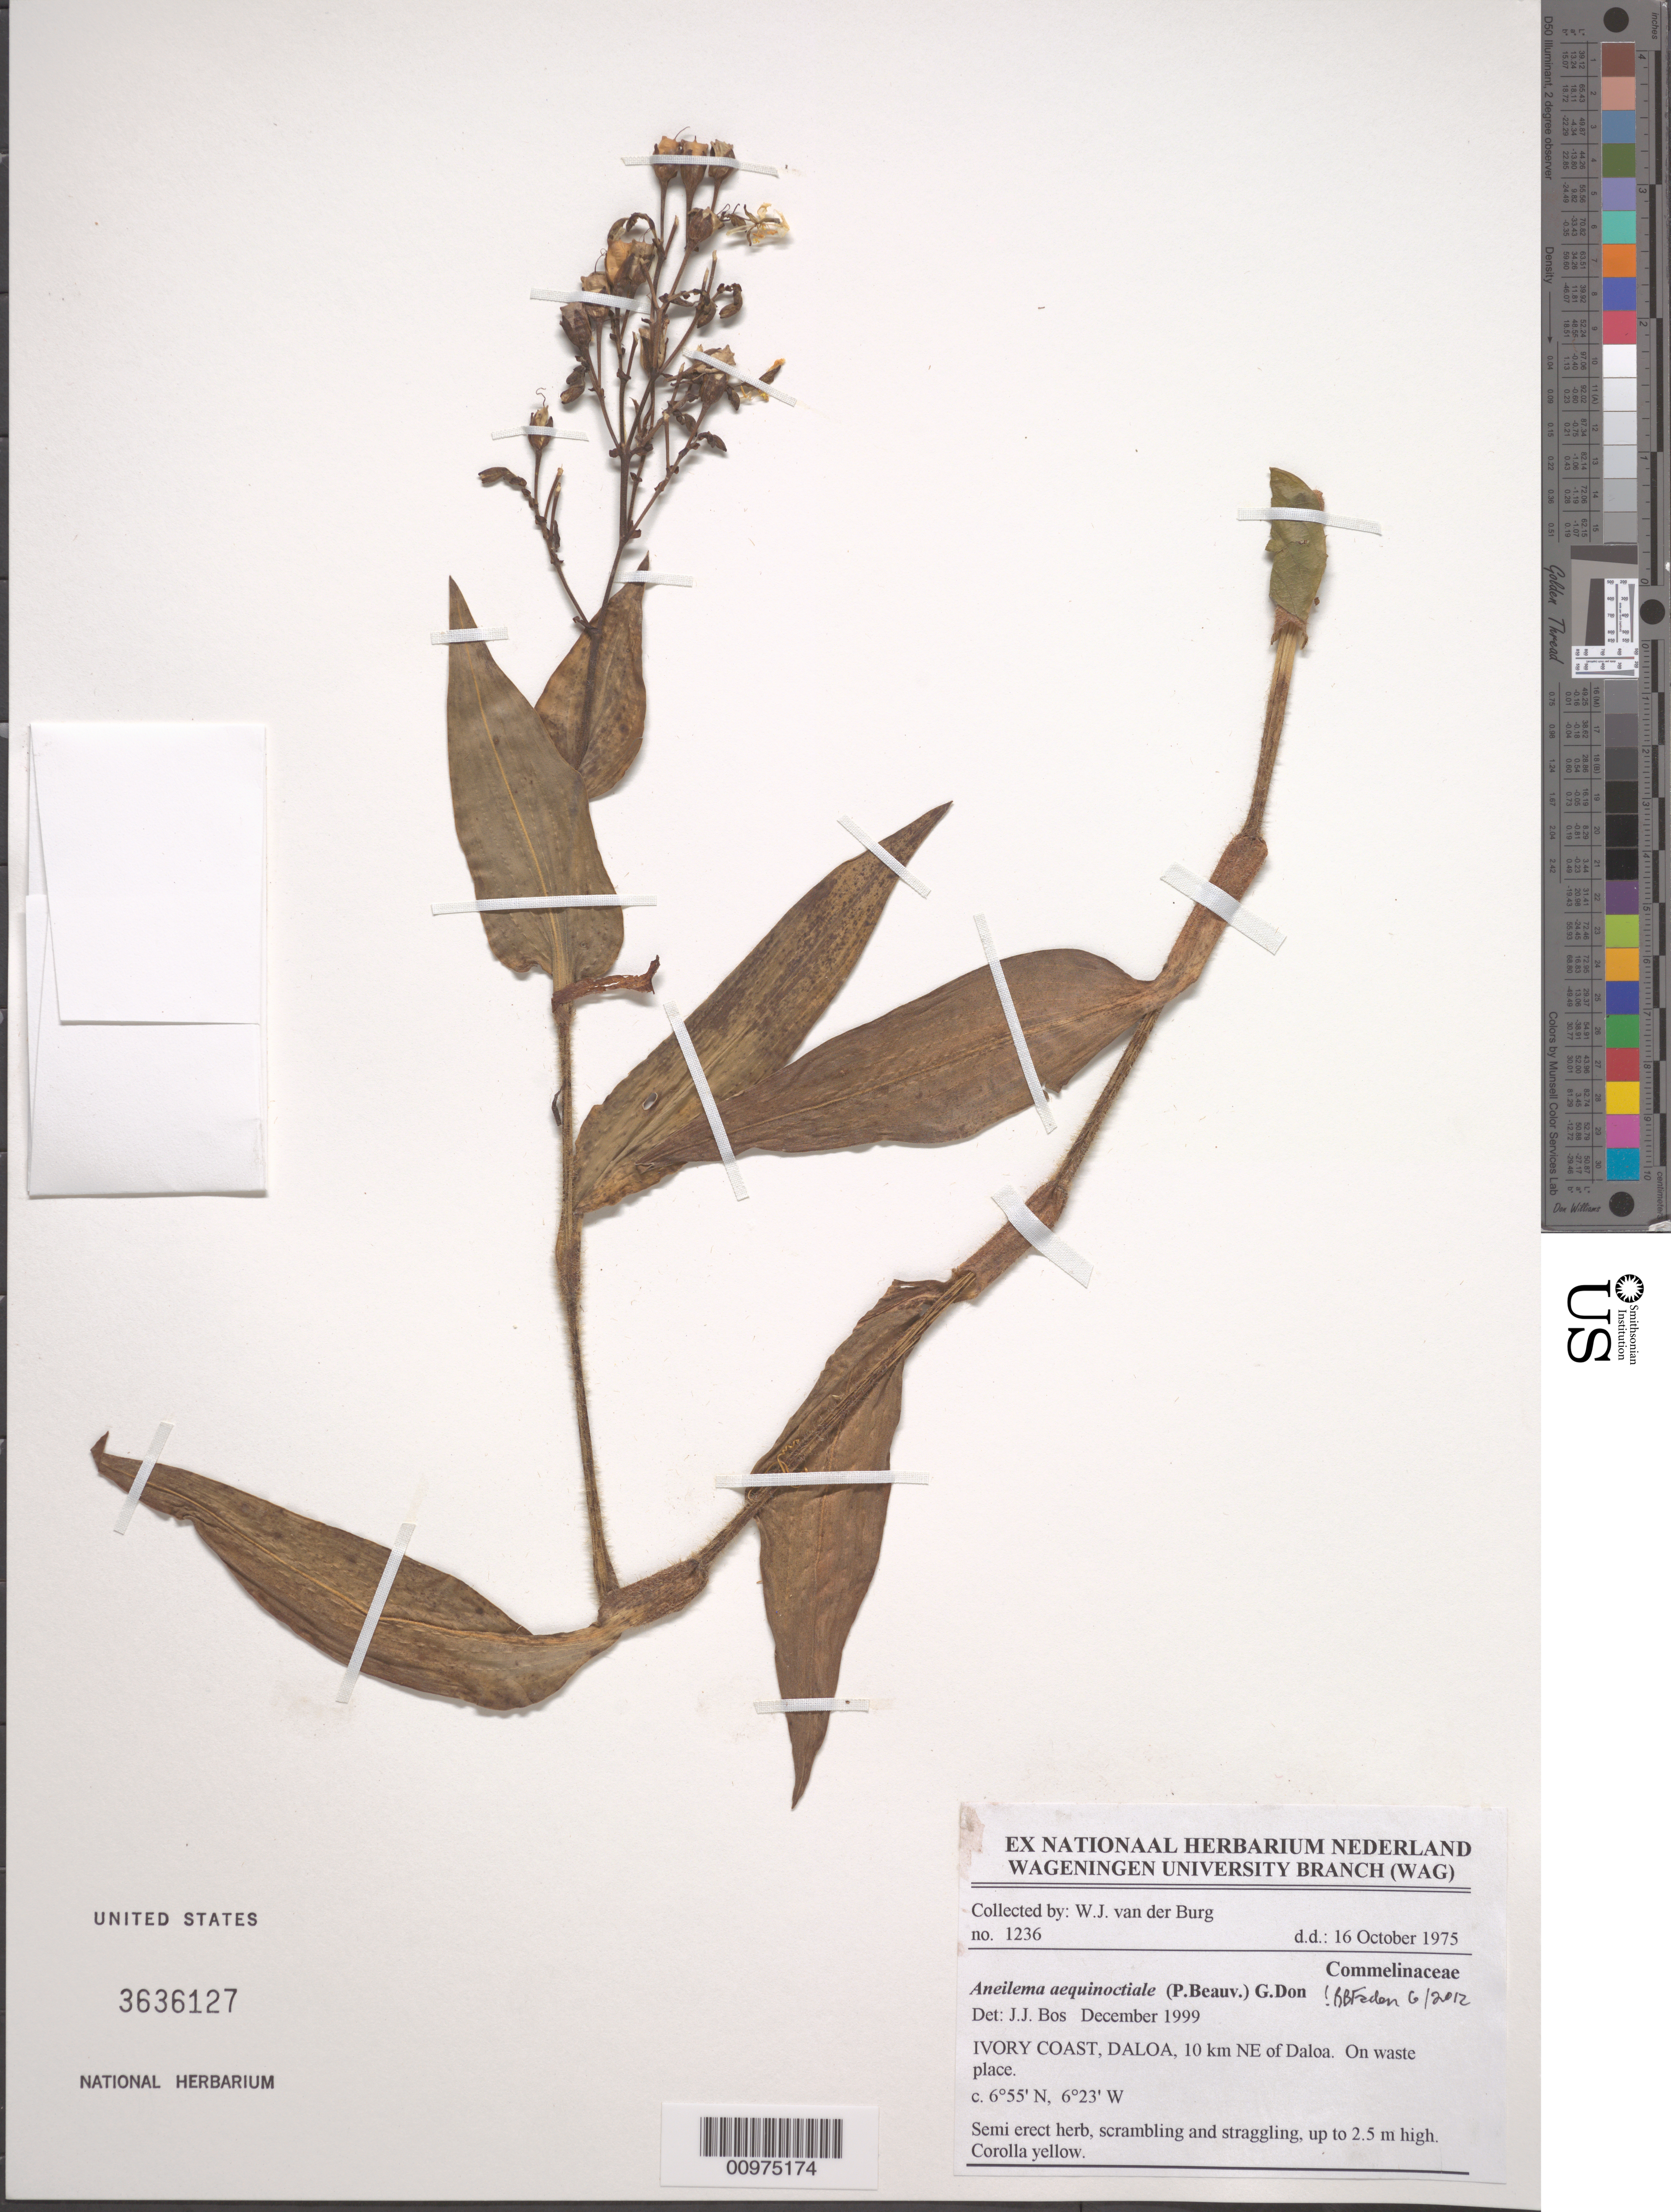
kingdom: Plantae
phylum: Tracheophyta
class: Liliopsida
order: Commelinales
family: Commelinaceae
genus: Aneilema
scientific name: Aneilema aequinoctiale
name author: (P. Beauv.) Loudon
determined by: Faden, Robert B., (US), Smithsonian Institution - National Museum of Natural History (UNITED STATES)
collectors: W. van der Burg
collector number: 1236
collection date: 1975-10-16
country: Ivory Coast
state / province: Sassandra-Marahoué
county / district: Haut-Sassandra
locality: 10 km NE of Daloa.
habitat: On waste place.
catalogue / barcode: US 3636127